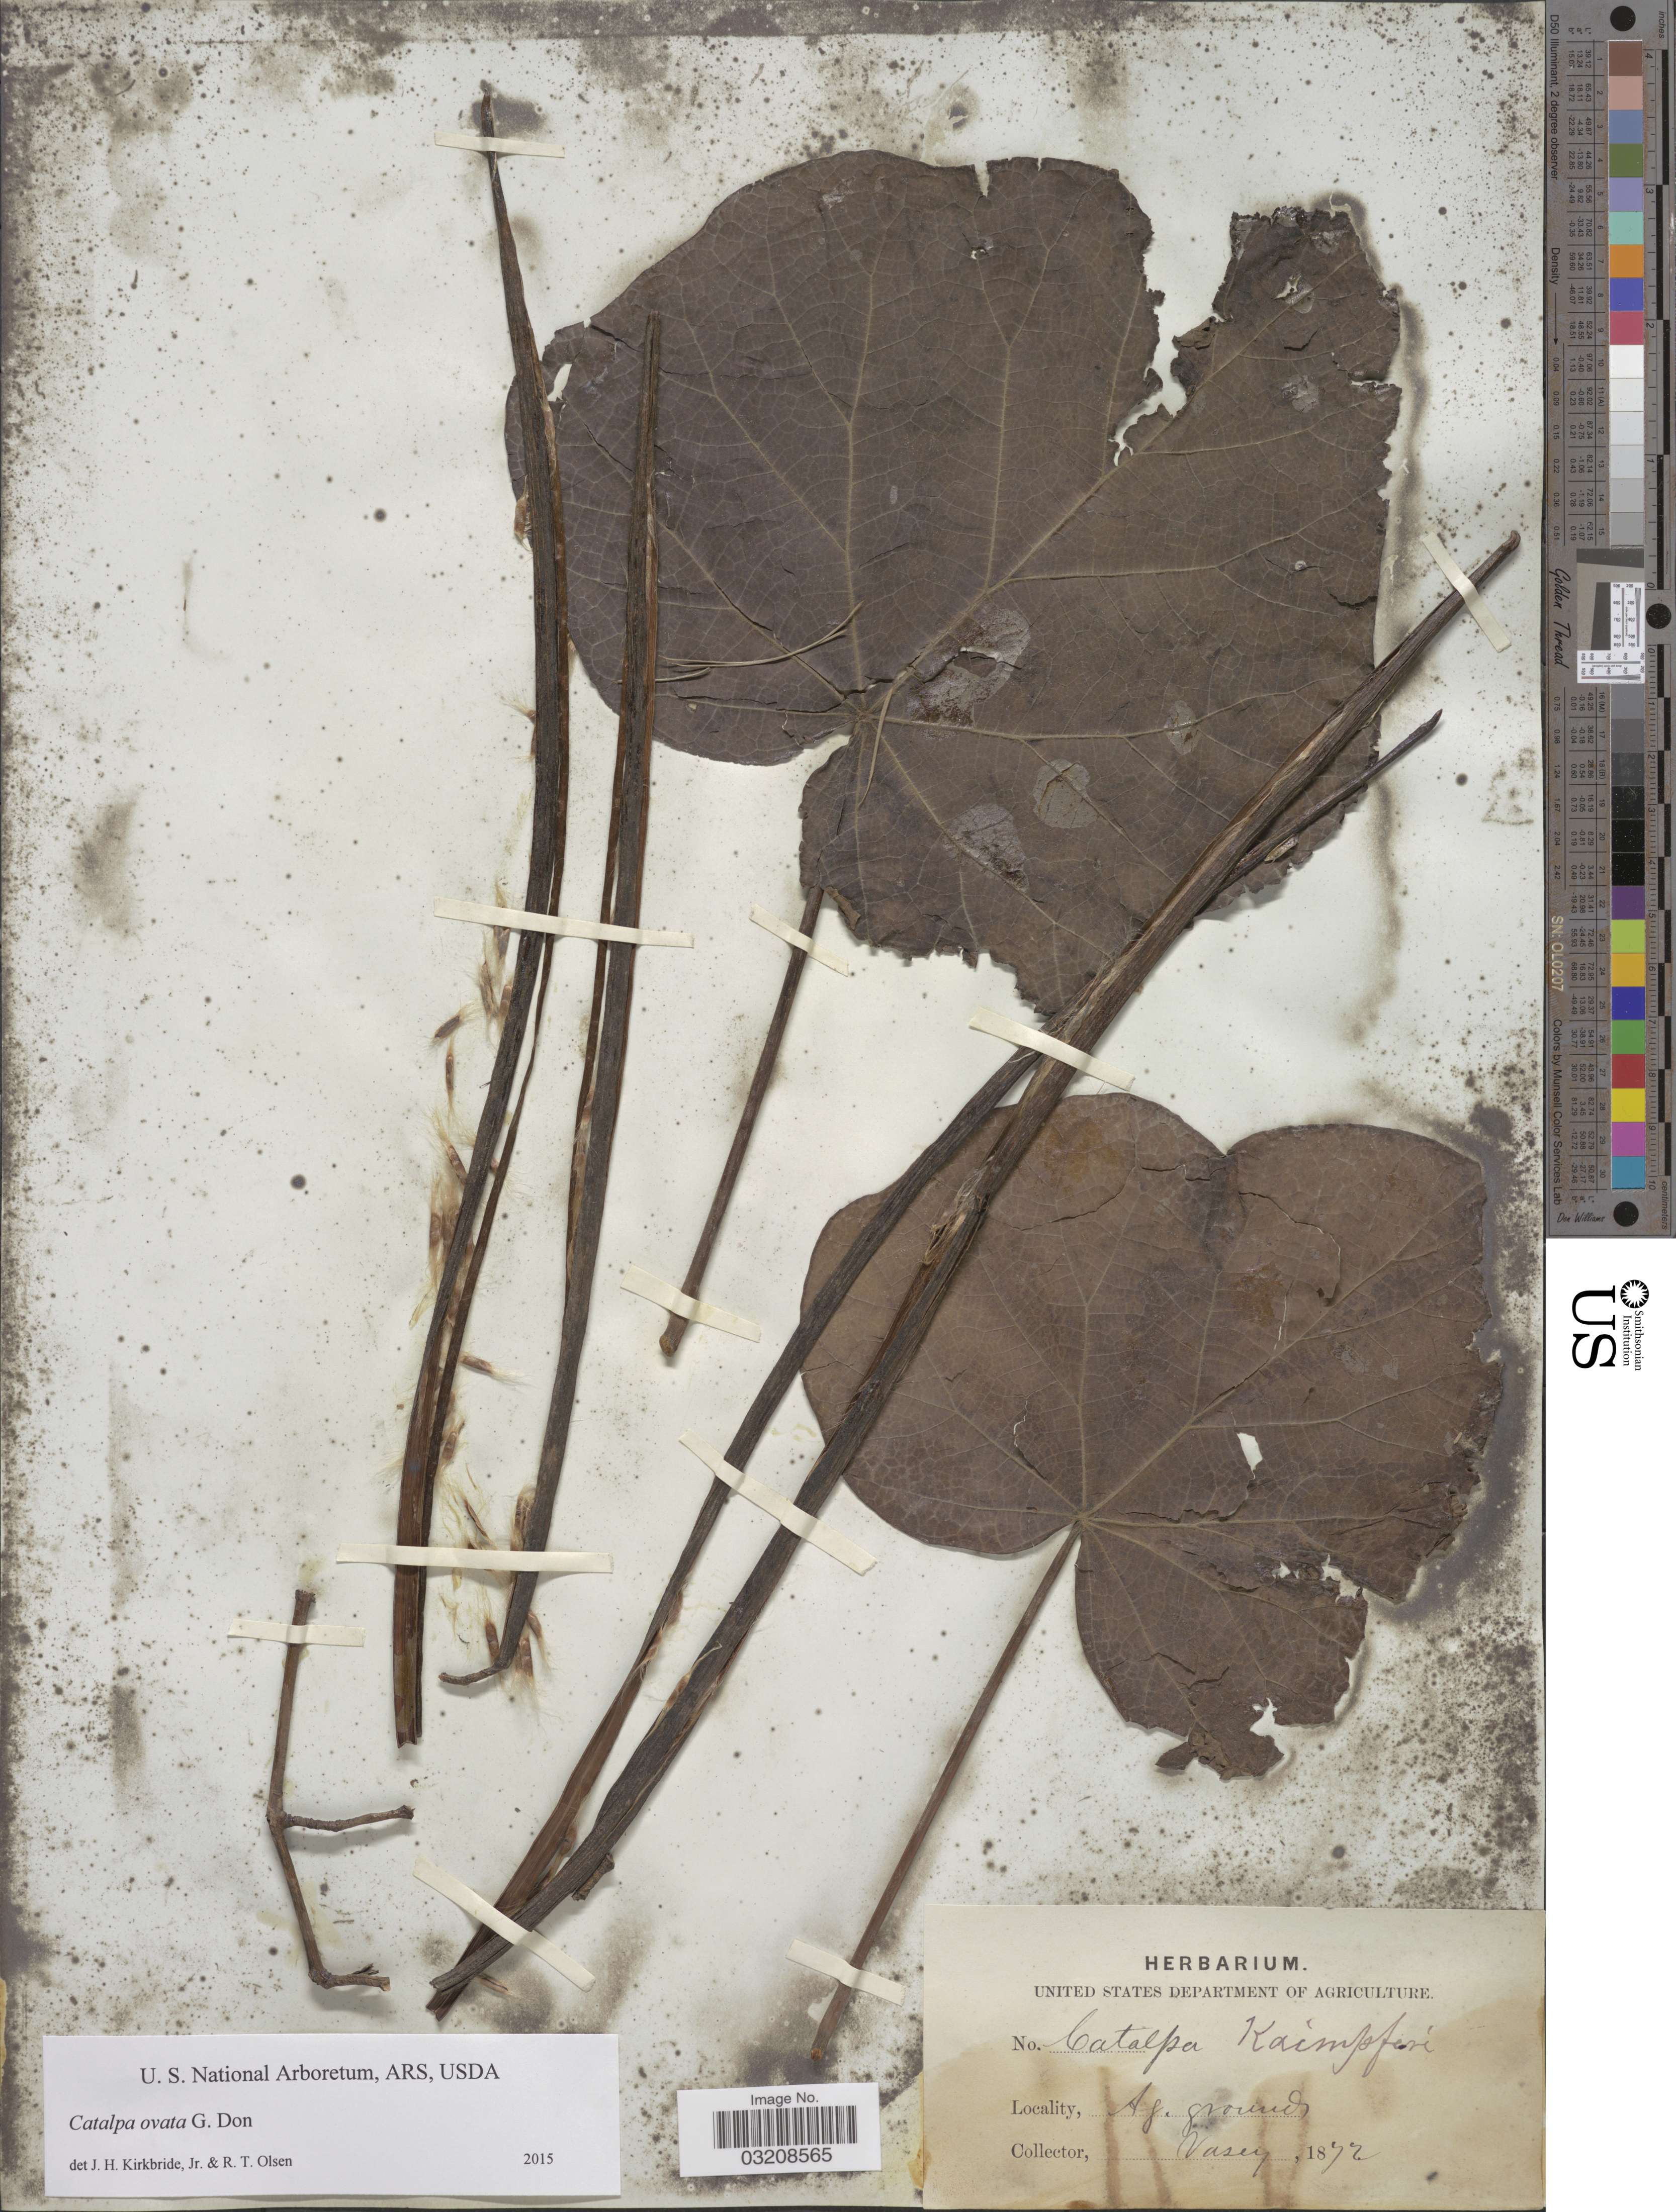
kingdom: Plantae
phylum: Tracheophyta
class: Magnoliopsida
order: Lamiales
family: Bignoniaceae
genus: Catalpa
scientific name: Catalpa ovata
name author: G. Don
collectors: Vasey, --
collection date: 1872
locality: Ag. grounds.